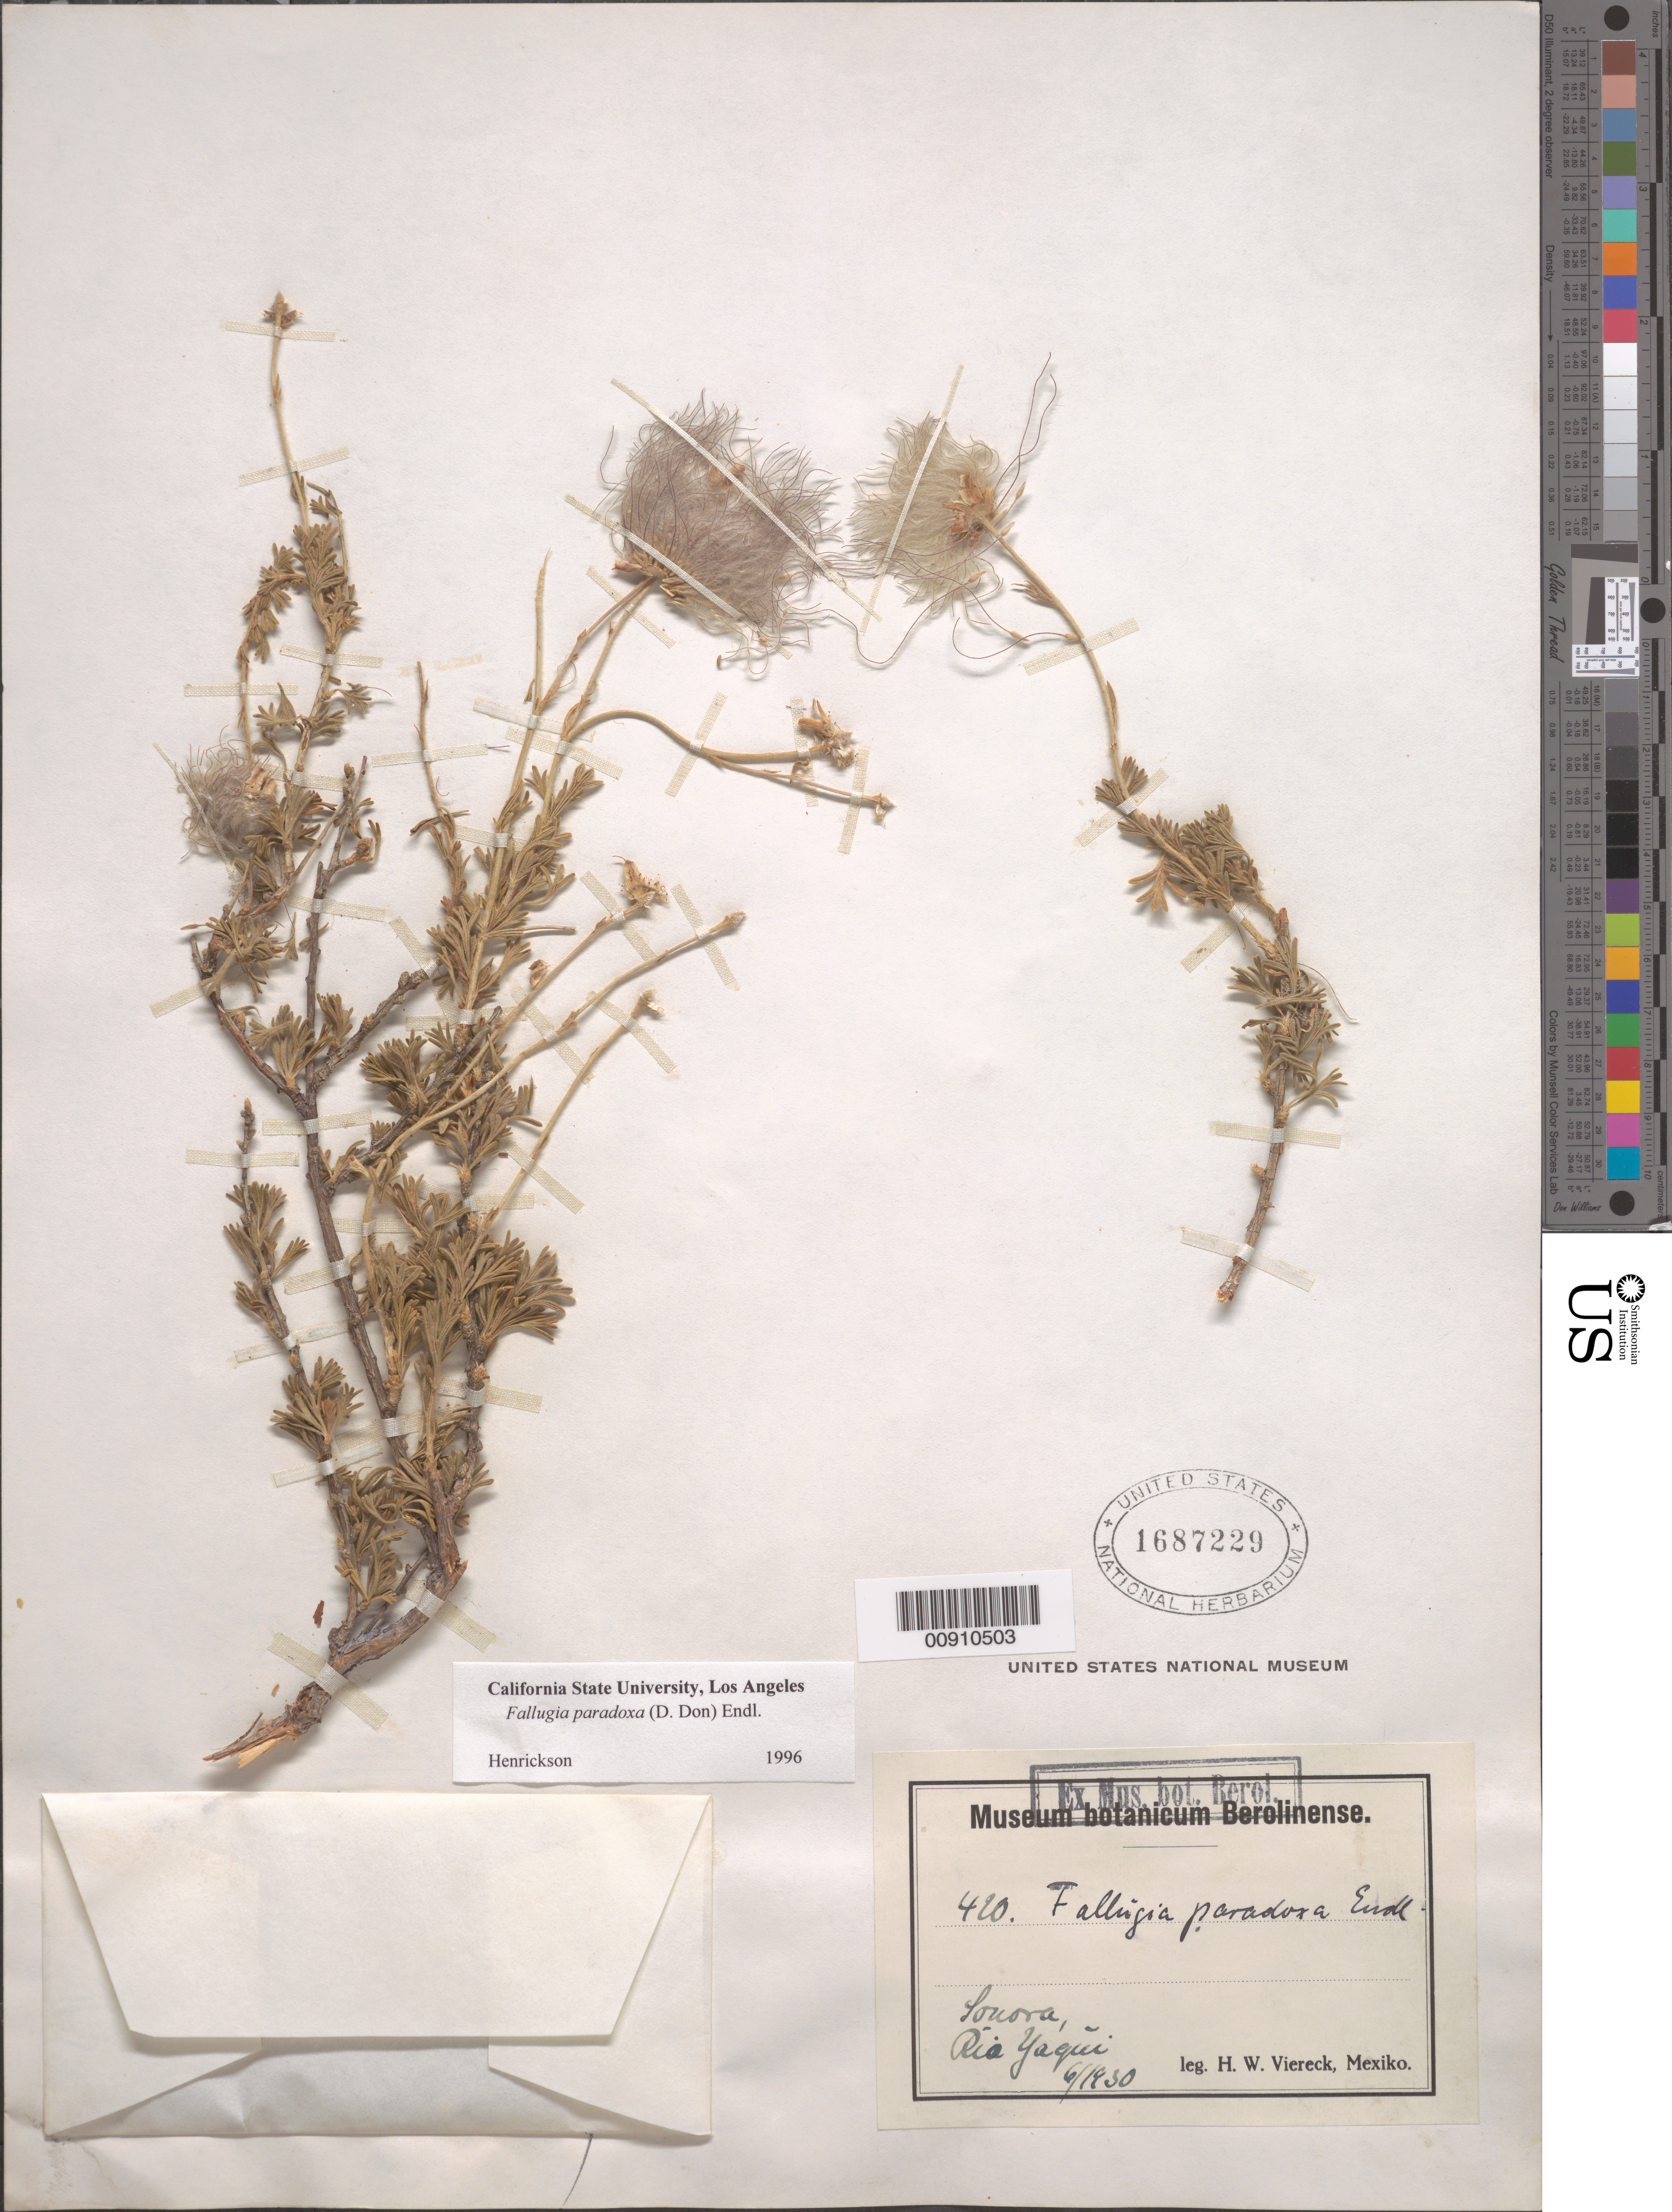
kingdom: Plantae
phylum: Tracheophyta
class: Magnoliopsida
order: Rosales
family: Rosaceae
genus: Fallugia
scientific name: Fallugia paradoxa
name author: (D. Don ex Tilloch & T. Taylor) Endl. ex Torr.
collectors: H. W. Viereck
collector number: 420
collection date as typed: Jun 1930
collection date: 1930-06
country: Mexico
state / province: Sonora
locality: Sonora: Río Yaqui.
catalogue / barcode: US 1687229